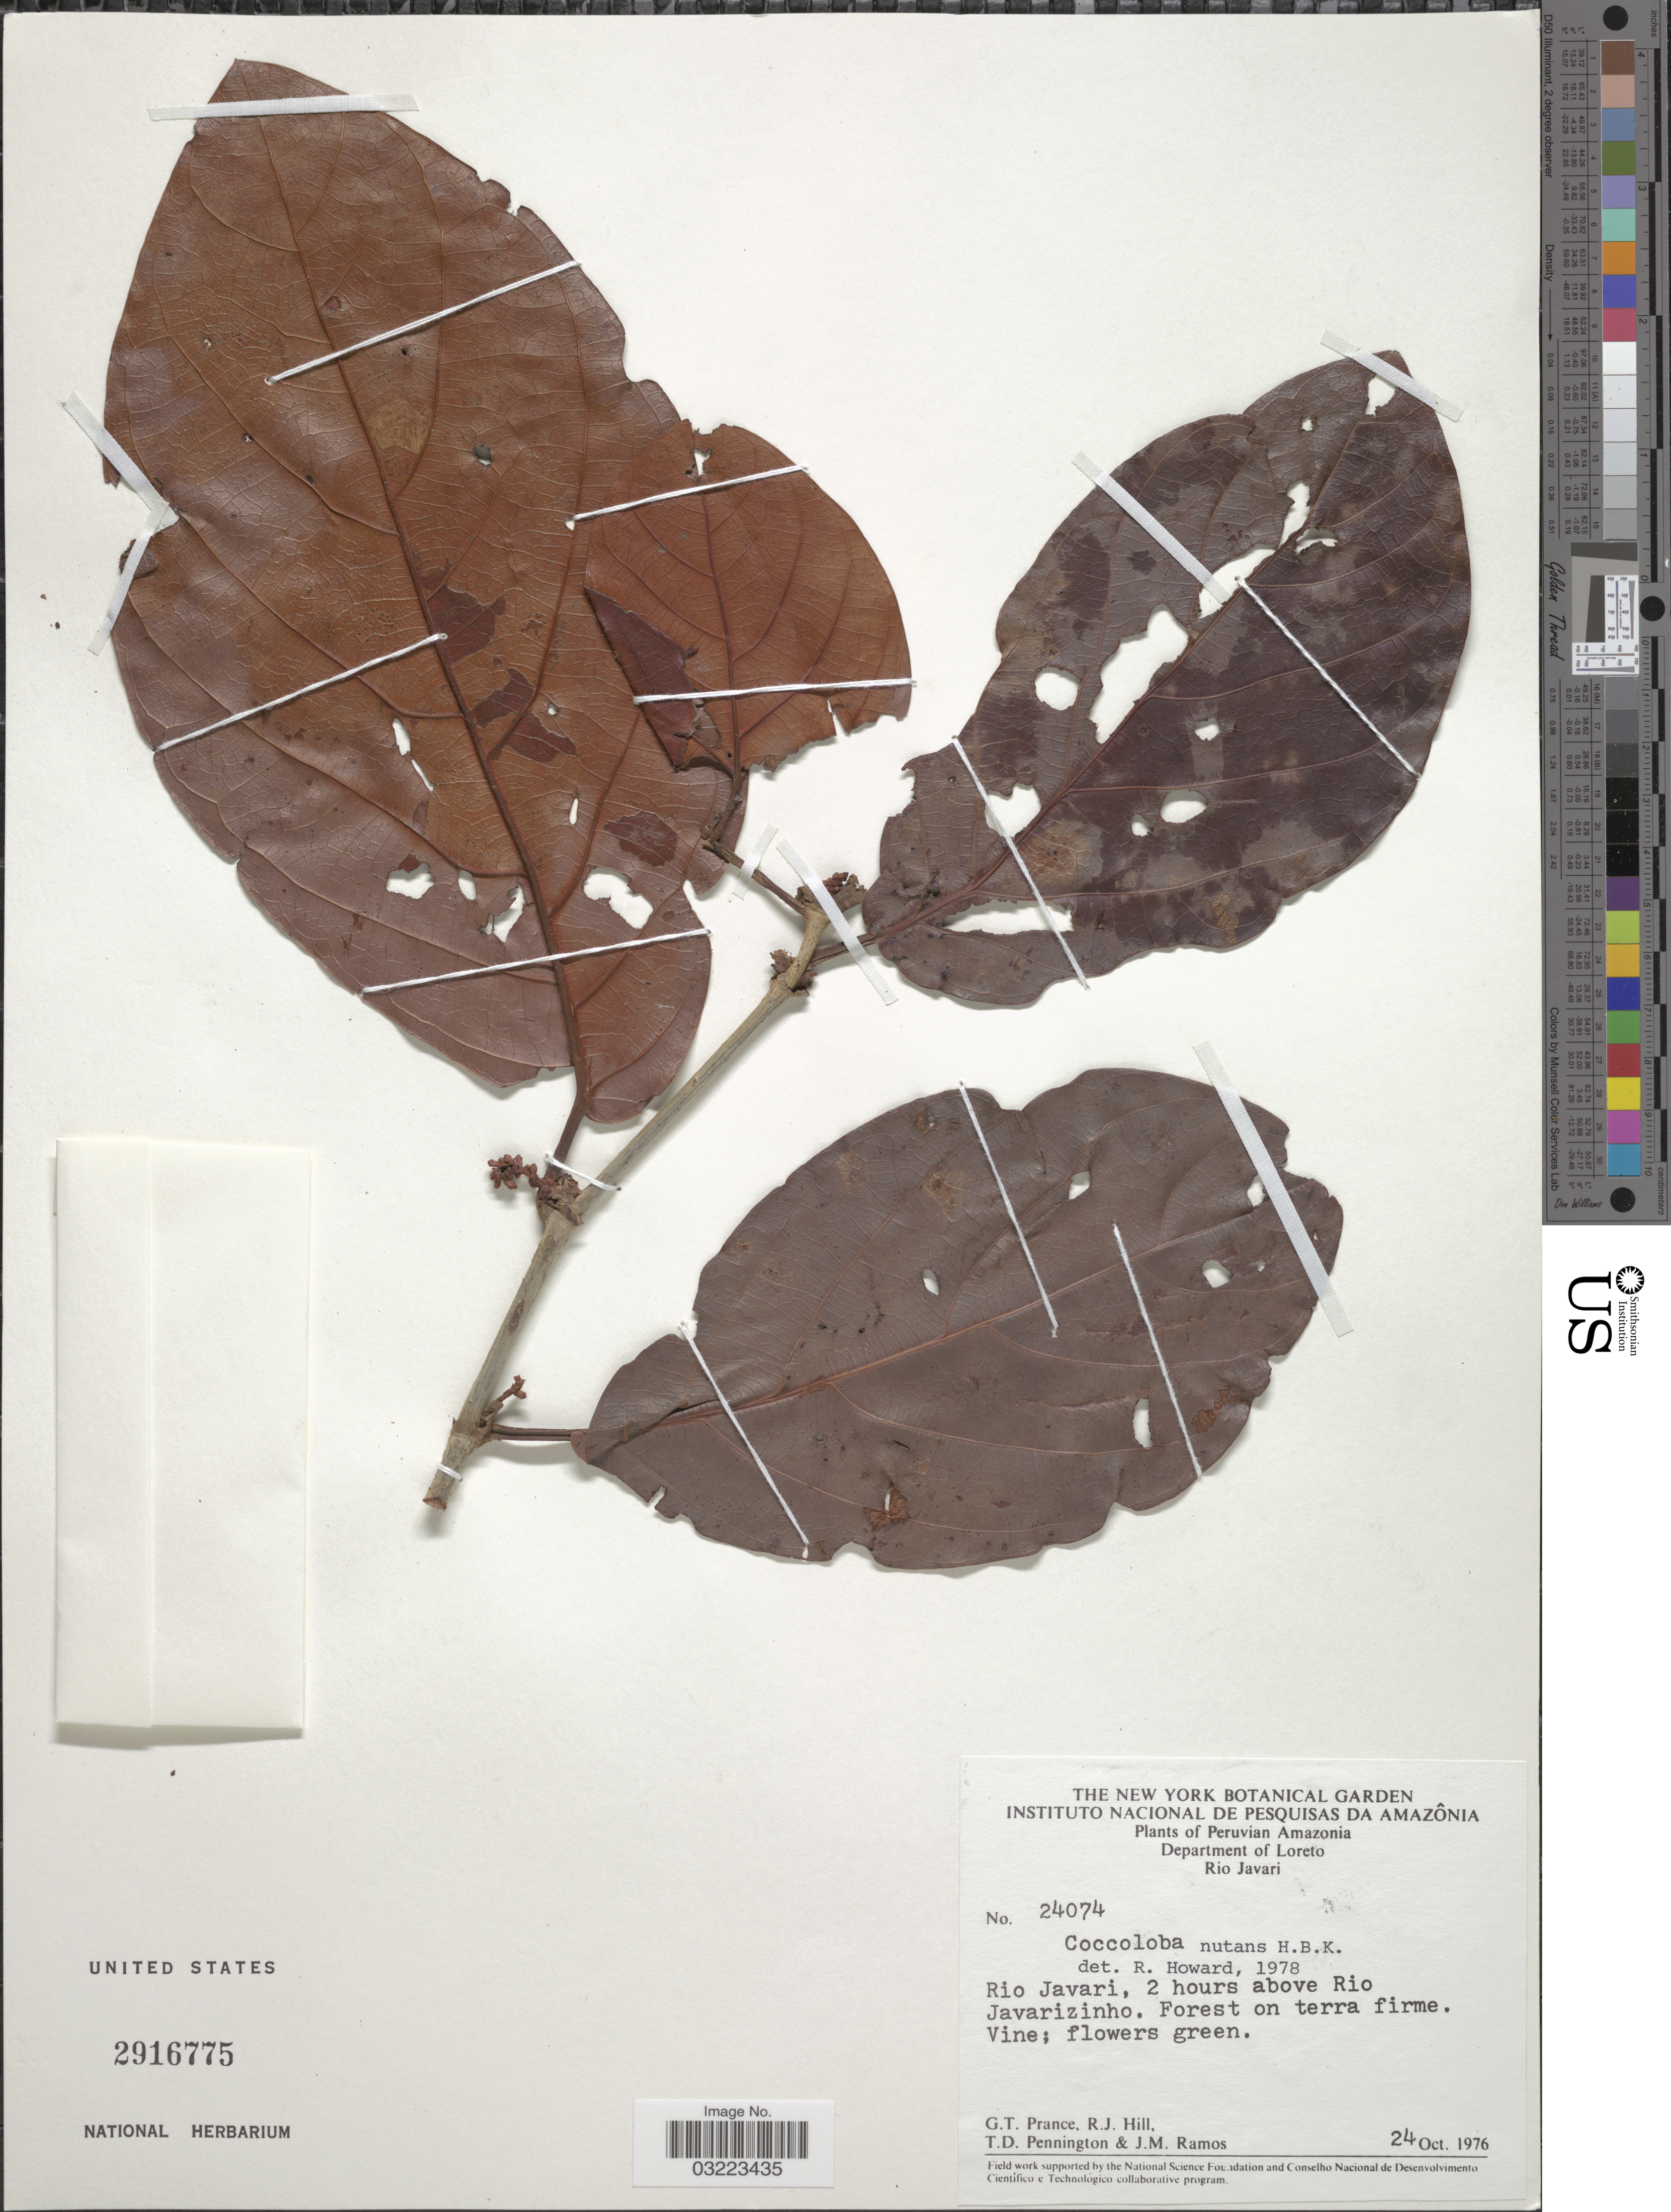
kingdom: Plantae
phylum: Tracheophyta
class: Magnoliopsida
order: Caryophyllales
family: Polygonaceae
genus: Coccoloba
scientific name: Coccoloba nutans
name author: Kunth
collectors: G. T. Prance, R. J. Hill, T. D. Pennington & J. M. Ramos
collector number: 24074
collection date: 1976-10-24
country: Peru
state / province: Loreto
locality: Peruvian Amazonia. Department of Loreto. Rio Javari, 2 hours above Rio Javarizinho.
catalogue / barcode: US 2916775